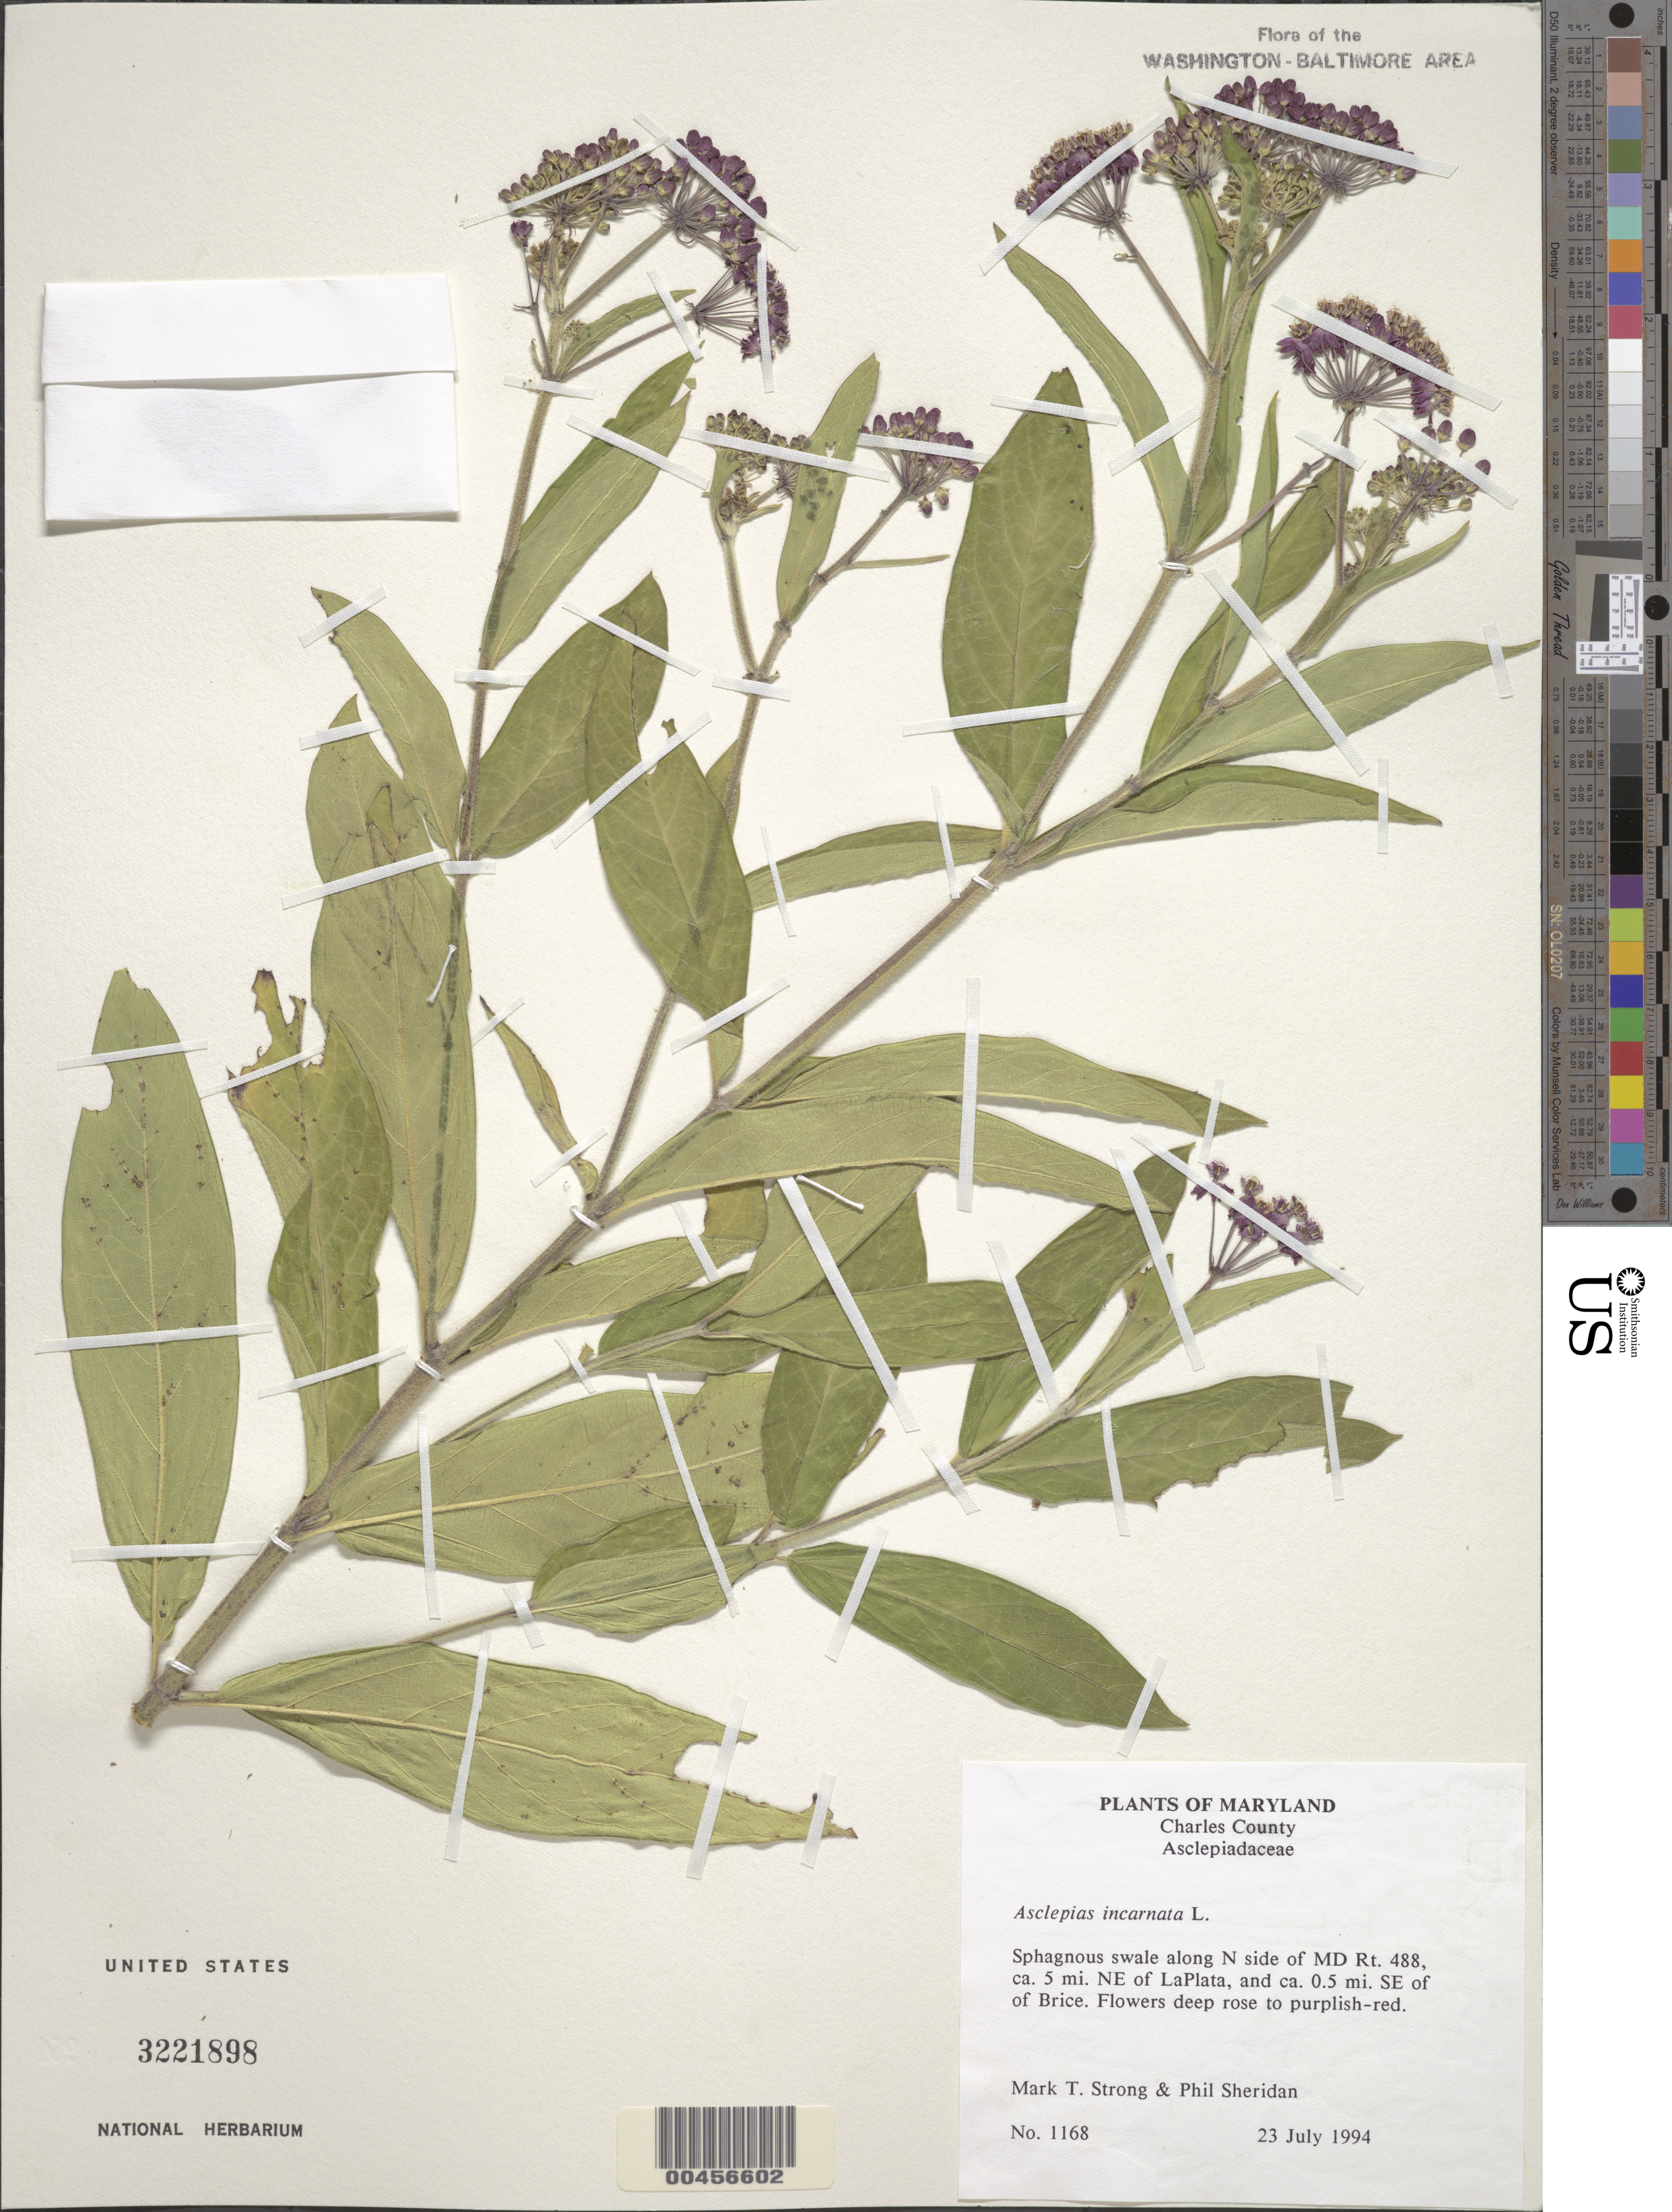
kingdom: Plantae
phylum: Tracheophyta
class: Magnoliopsida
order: Gentianales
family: Apocynaceae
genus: Asclepias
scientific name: Asclepias incarnata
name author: L.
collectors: M. T. Strong & P. Sheridan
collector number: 1168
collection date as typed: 23 Jul 1994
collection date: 1994-07-23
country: United States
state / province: Maryland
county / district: Charles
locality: Piney Branch, S of Piney Church, S of Waldorf, NE of La Plata, N of Brice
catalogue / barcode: US 221898